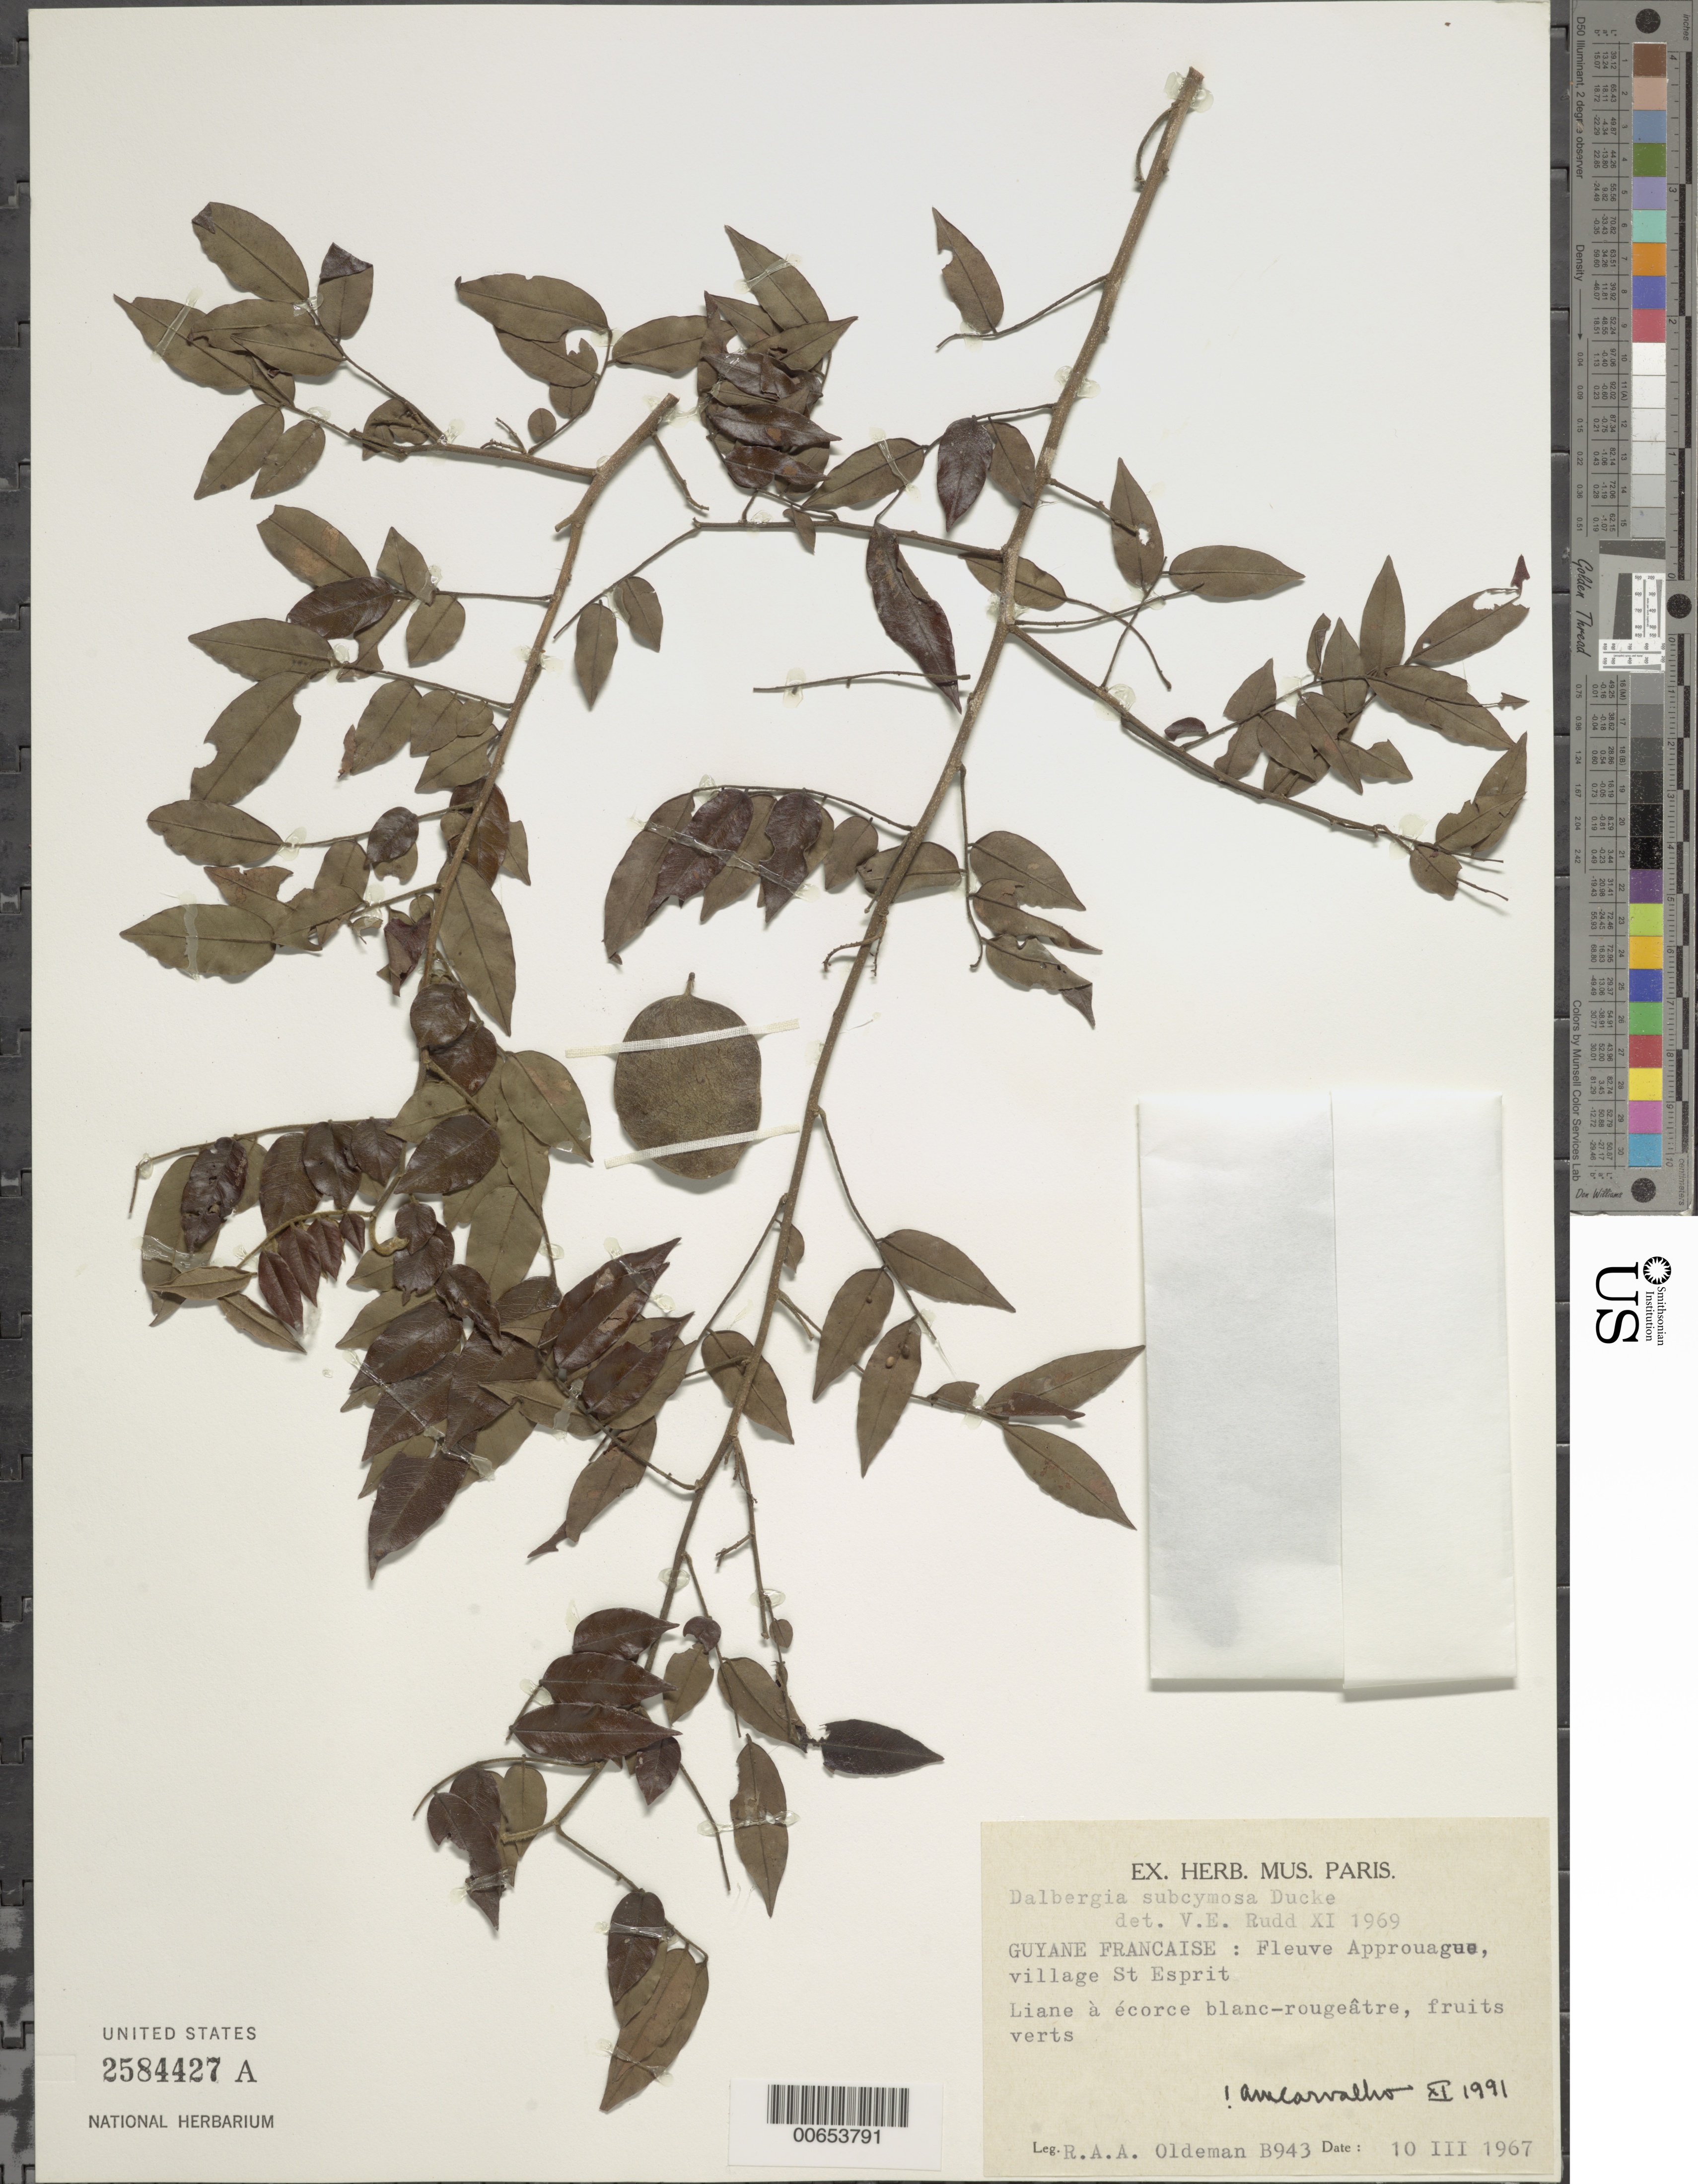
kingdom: Plantae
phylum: Tracheophyta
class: Magnoliopsida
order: Fabales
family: Fabaceae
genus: Dalbergia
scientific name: Dalbergia subcymosa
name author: Ducke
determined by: Carvalho, A. M. V. de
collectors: R. Oldeman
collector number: B 943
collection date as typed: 10-Mar-67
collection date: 1967-03-10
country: French Guiana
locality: Approuague R., village St. Espirit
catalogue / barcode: US 2584427A